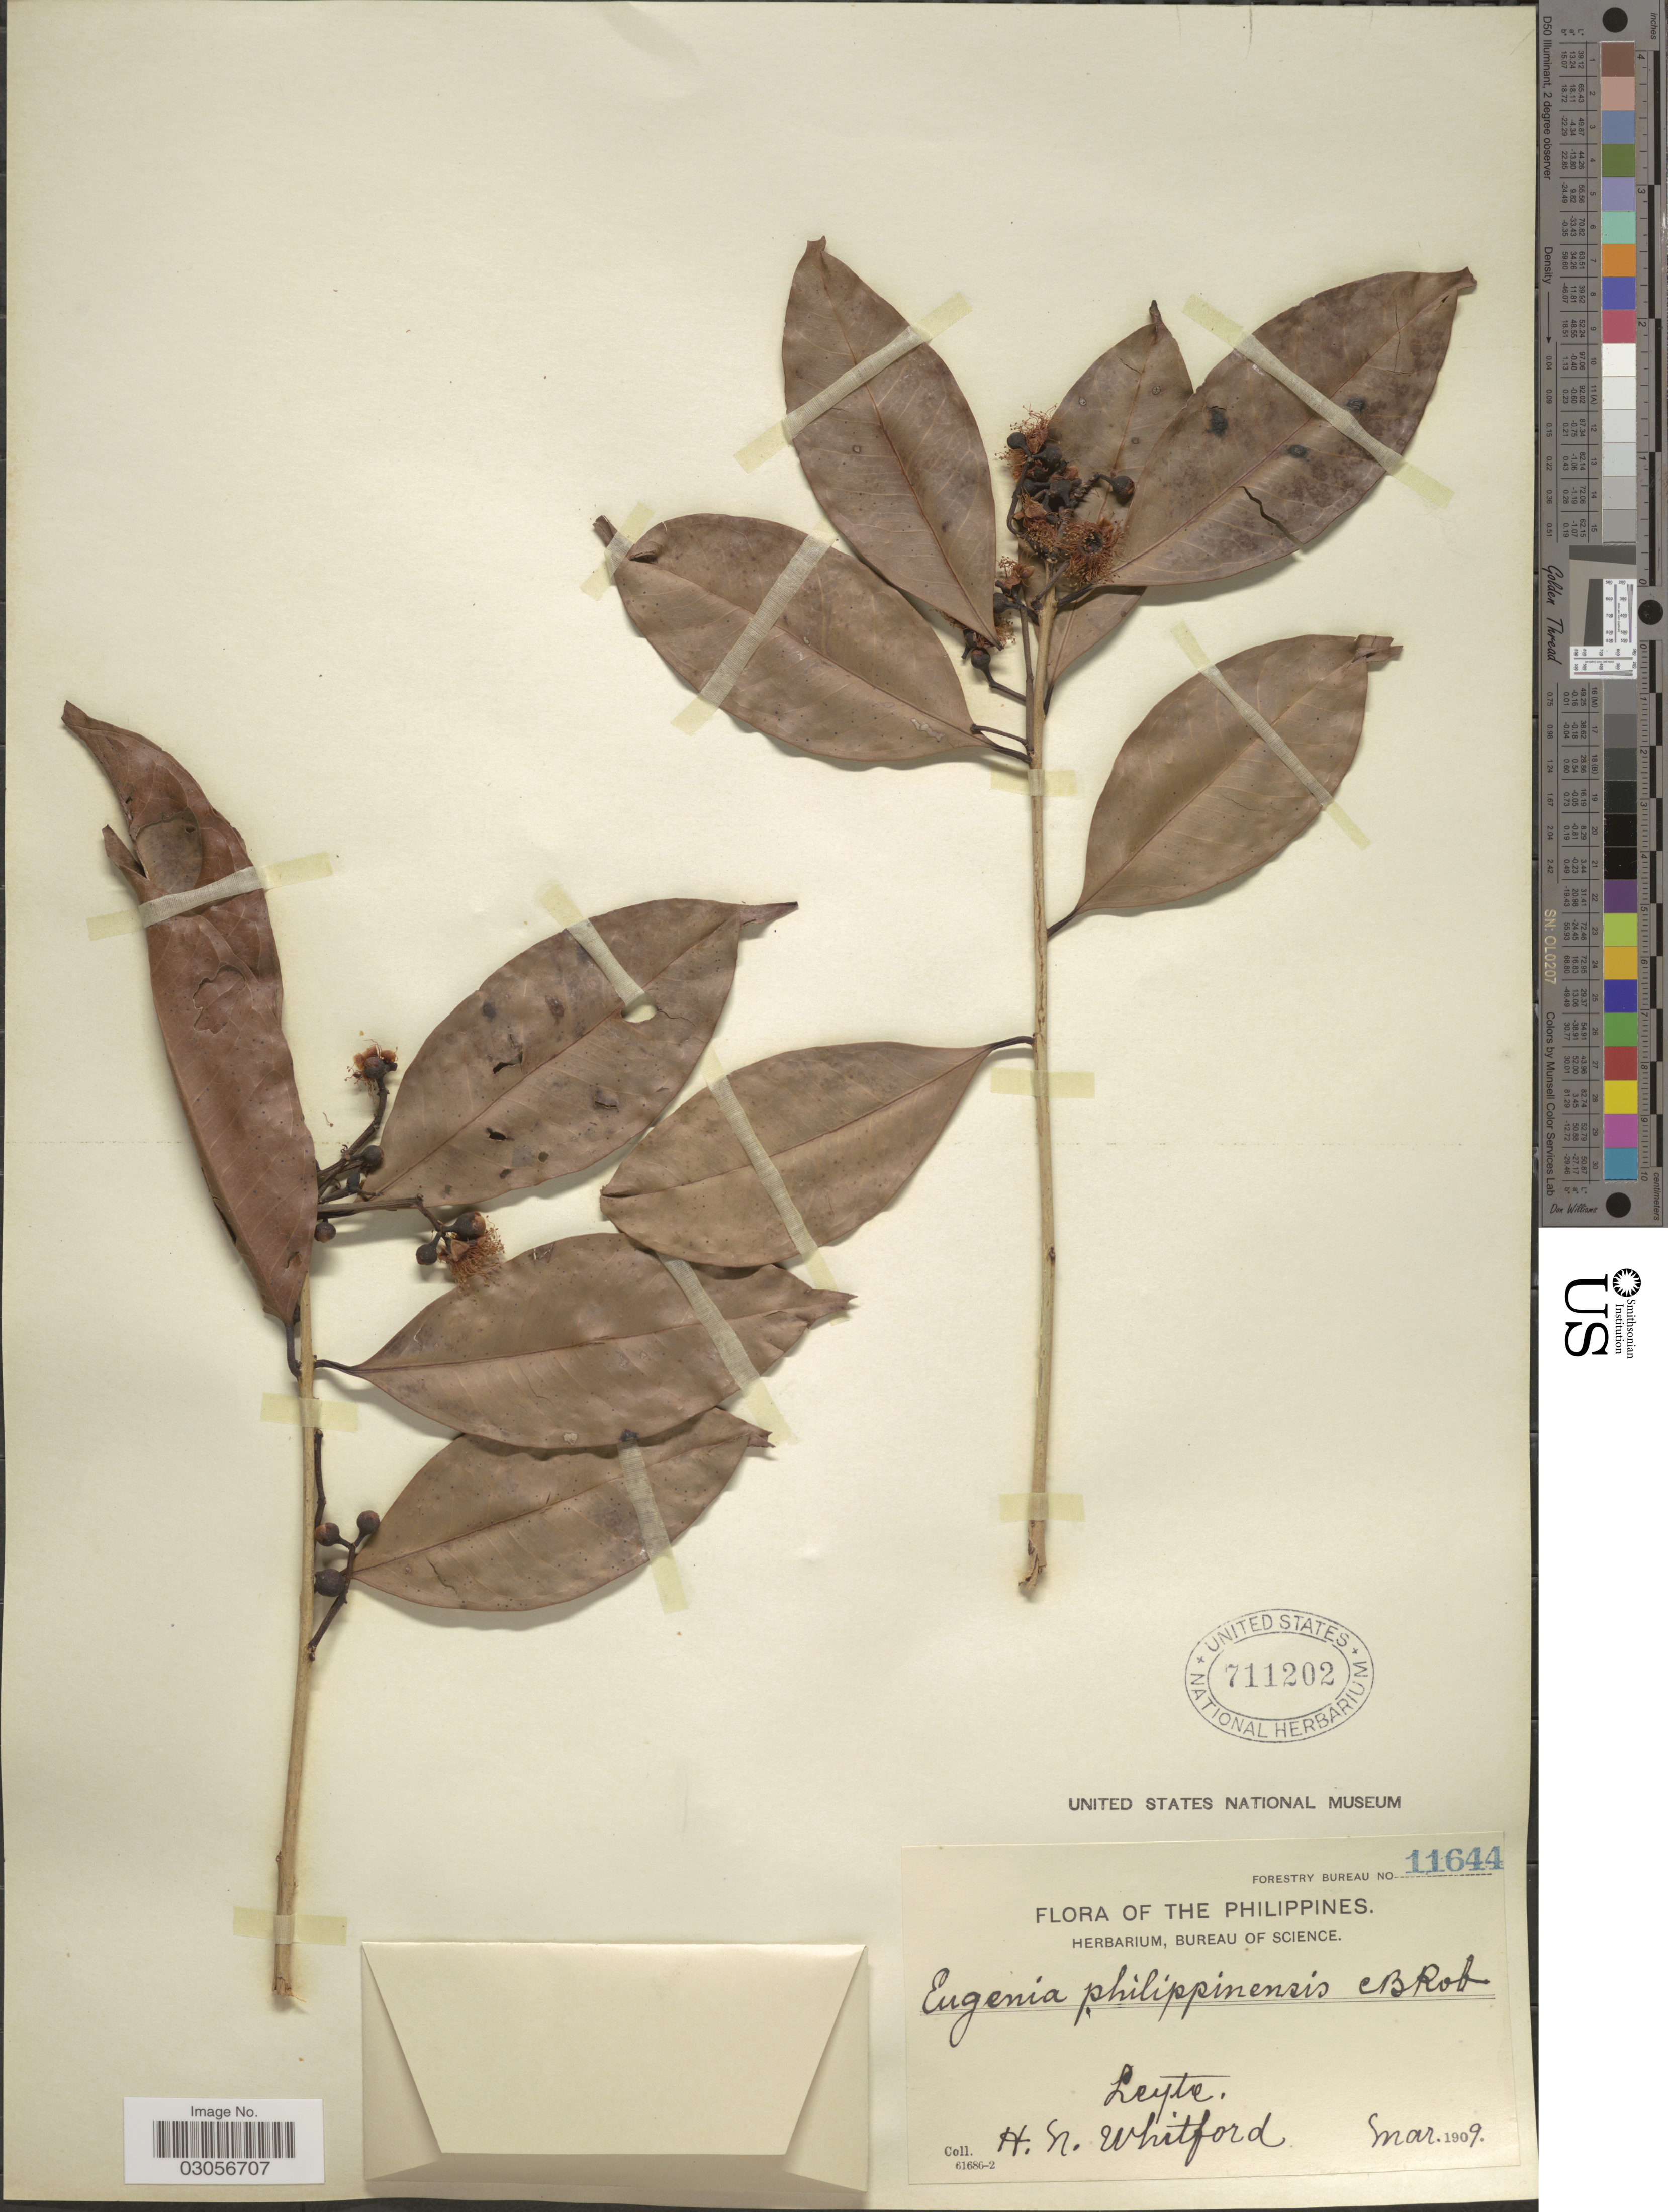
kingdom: Plantae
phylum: Tracheophyta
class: Magnoliopsida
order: Myrtales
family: Myrtaceae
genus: Syzygium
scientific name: Syzygium philippinense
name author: (C.B. Rob.) Merr.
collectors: H. N. Whitford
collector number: Forestry Bureau 11644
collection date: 1909-03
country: Philippines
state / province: Eastern Visayas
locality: Leyte.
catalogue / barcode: US 711202